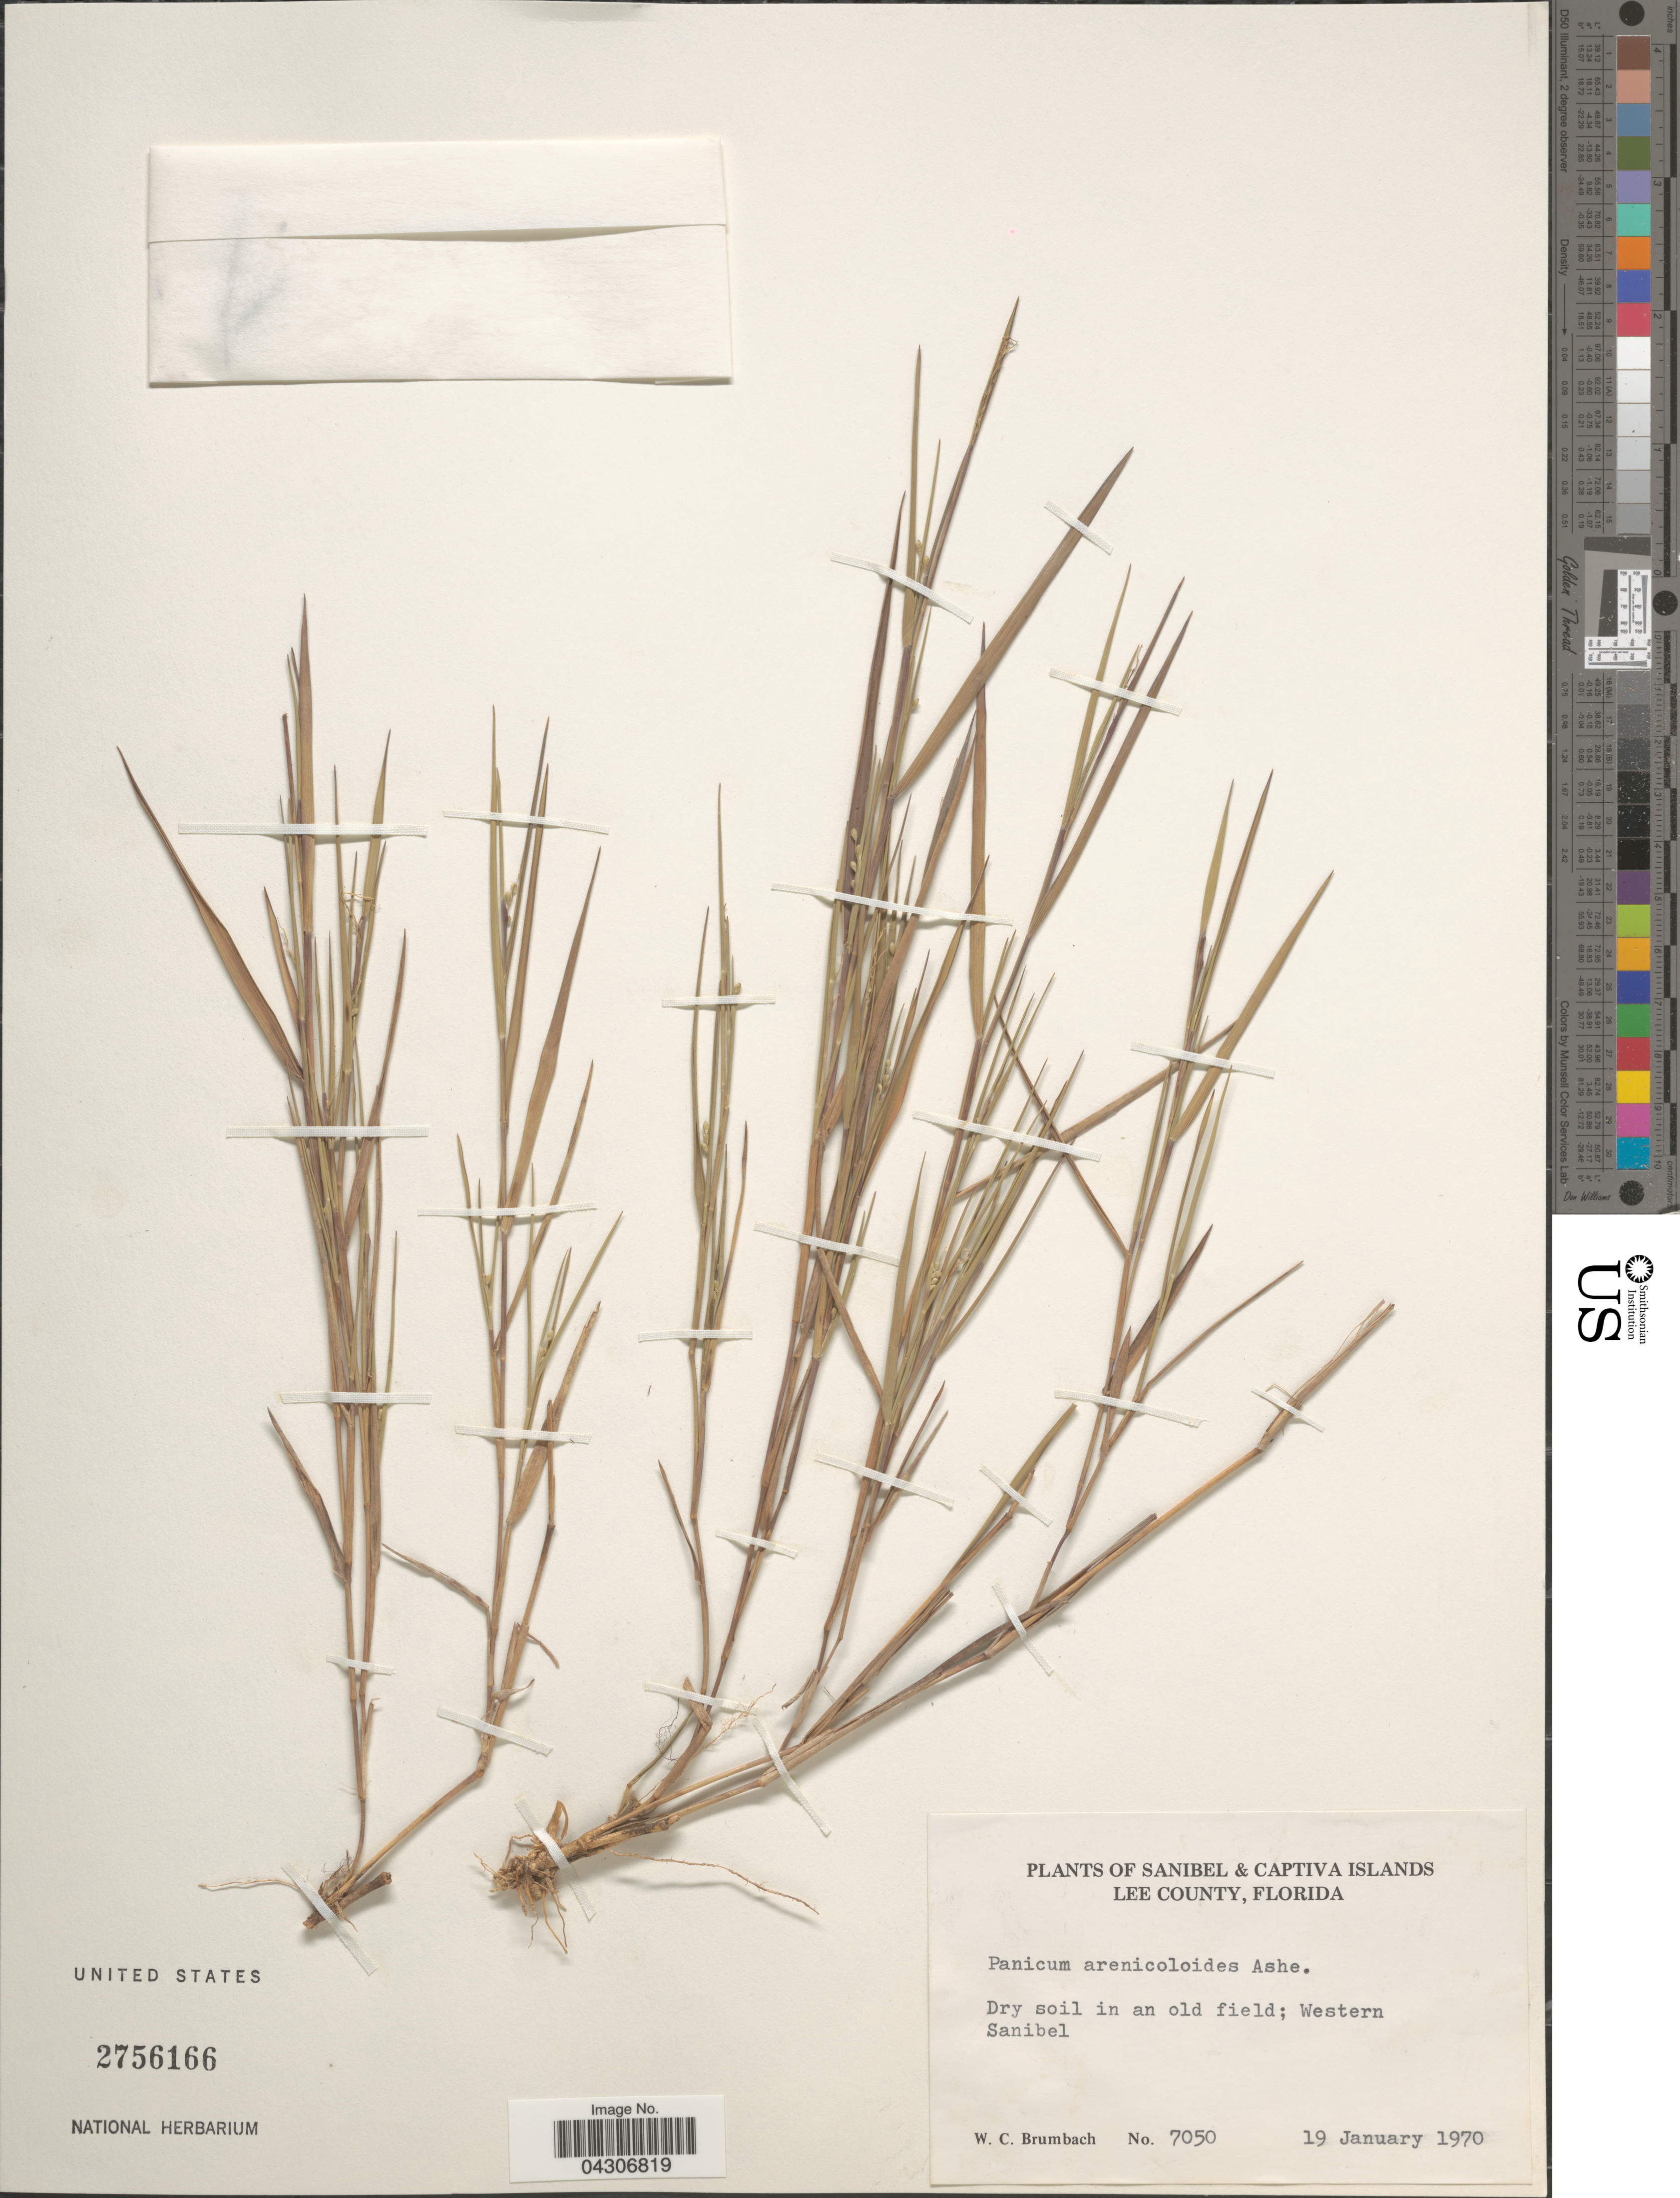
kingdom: Plantae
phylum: Tracheophyta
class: Liliopsida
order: Poales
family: Poaceae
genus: Dichanthelium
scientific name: Dichanthelium aciculare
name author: (Desv. ex Poir.) Gould & C.A. Clark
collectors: W. C. Brumbach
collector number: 7050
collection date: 1970-01-19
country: United States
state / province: Florida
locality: Sanibel Islands. Lee County. Dry soil in an old field; Western Sanibel.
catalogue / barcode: US 2756166